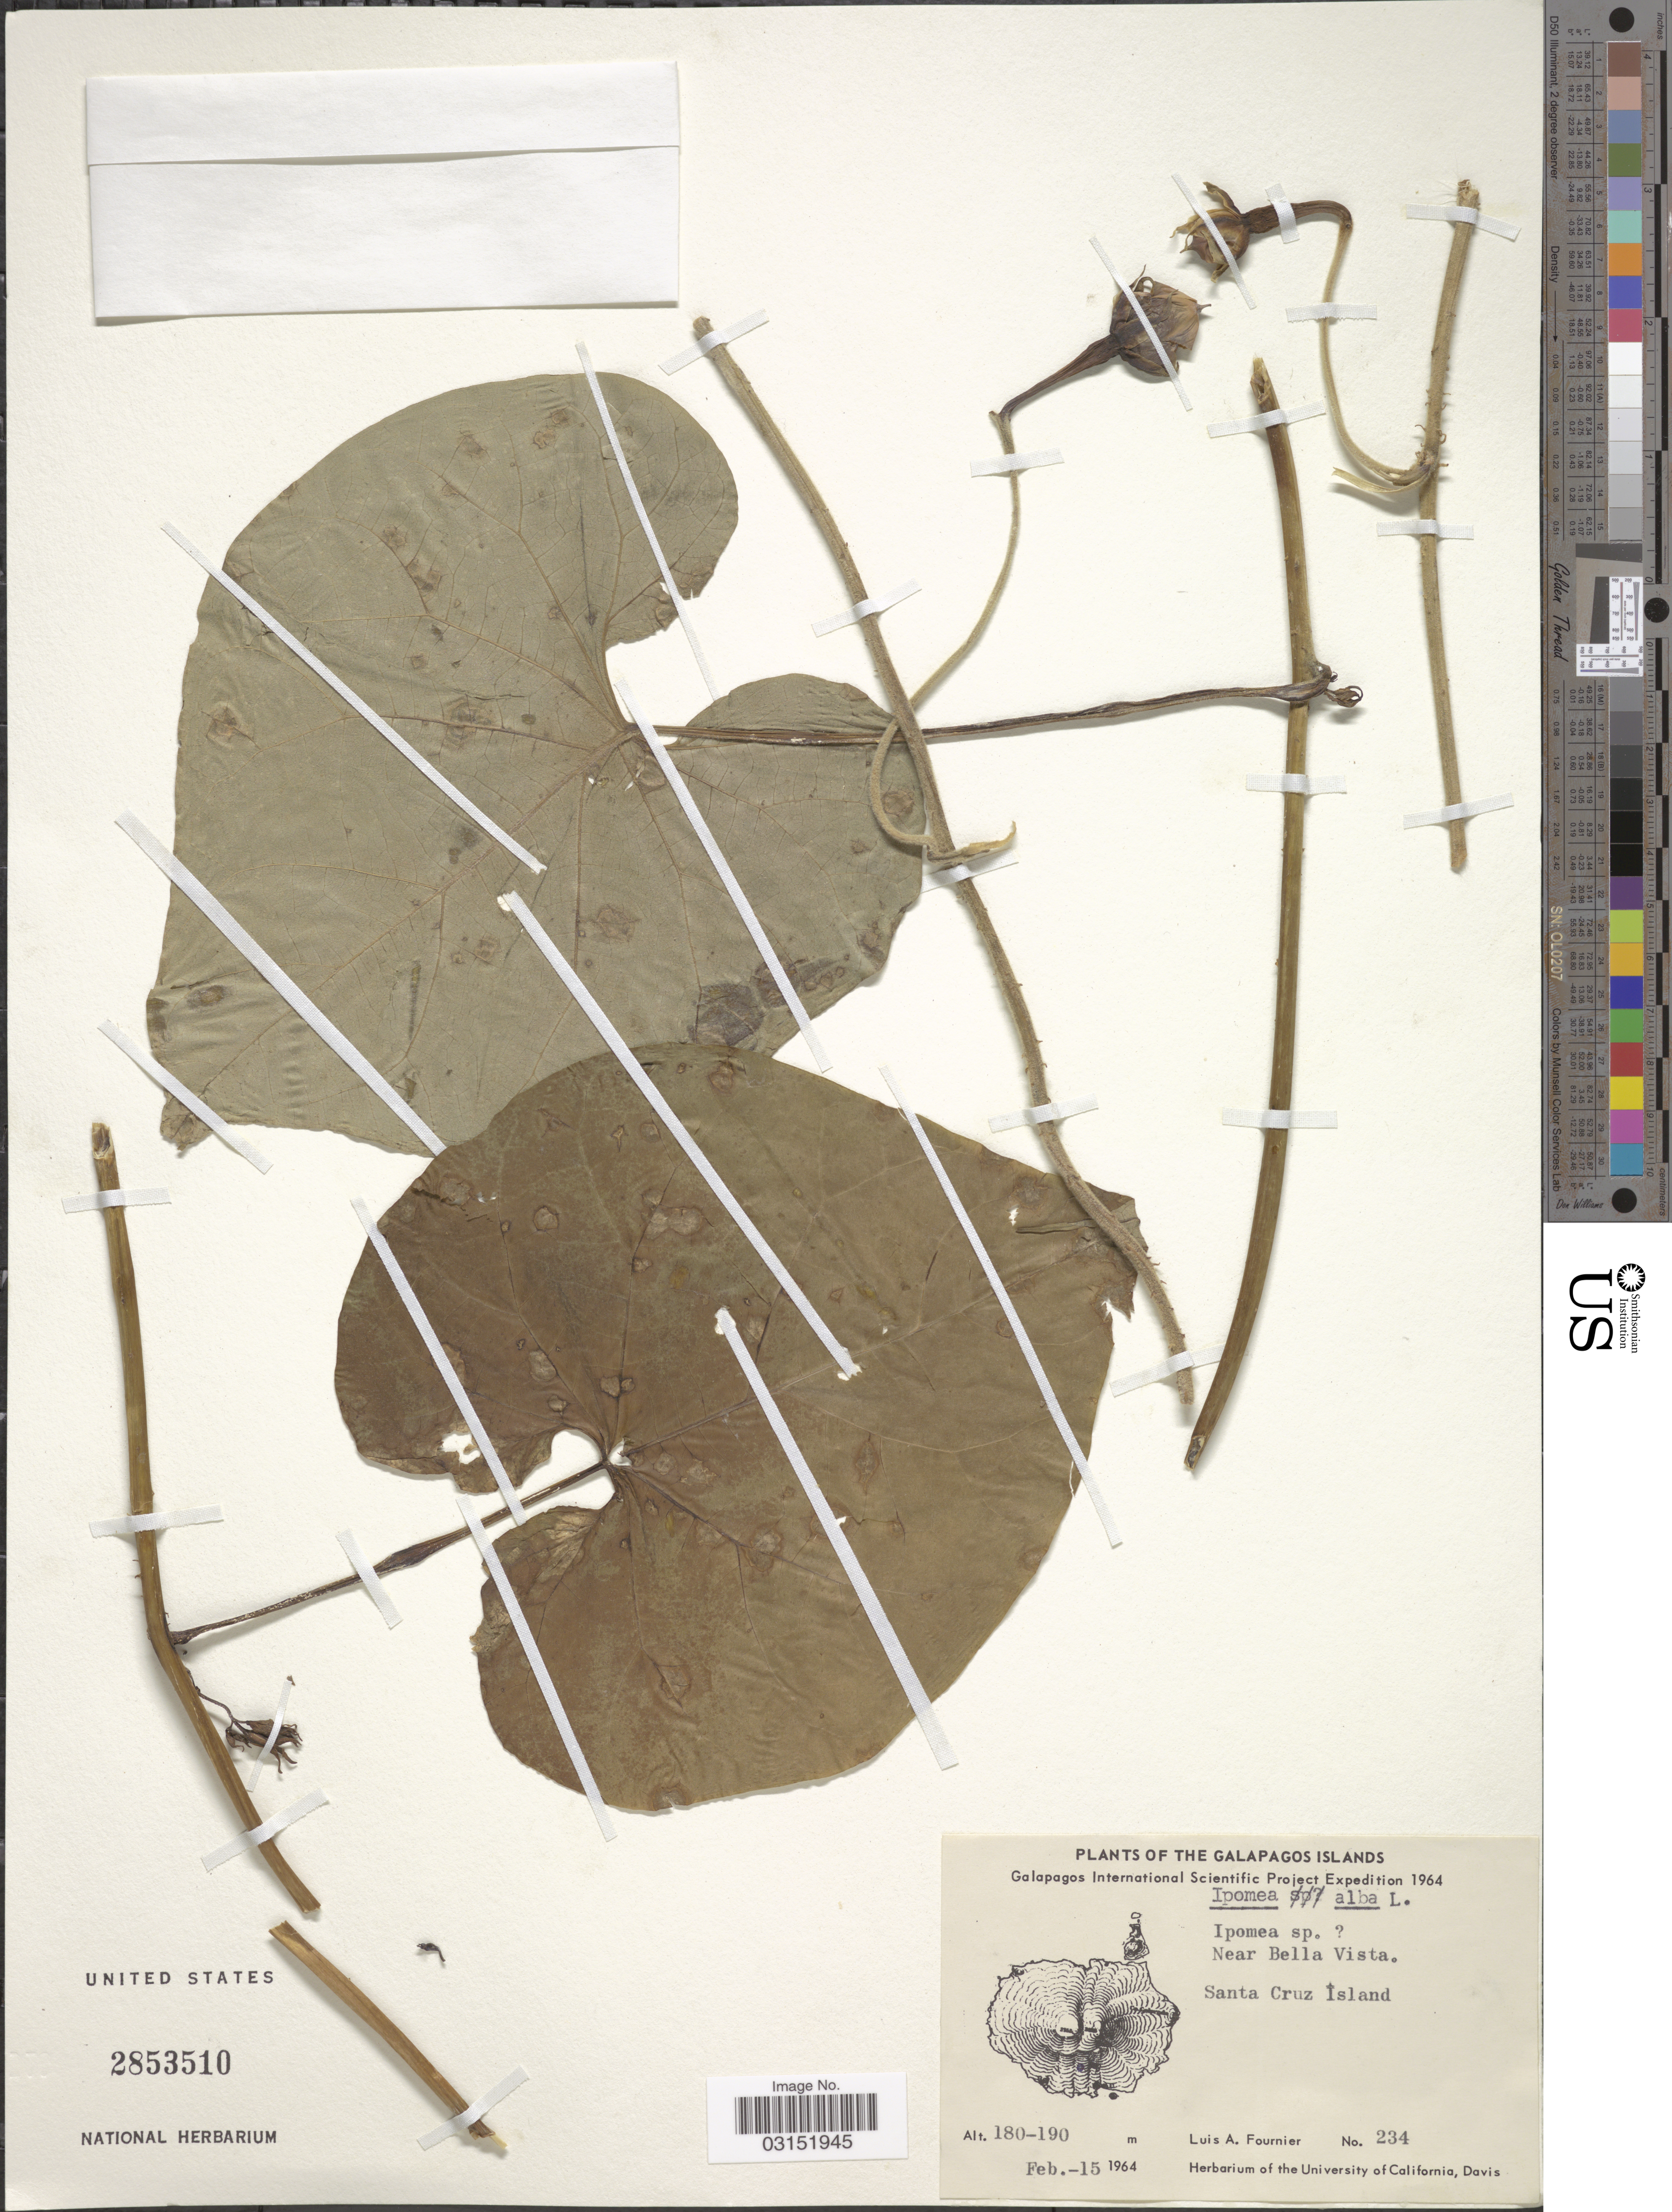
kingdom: Plantae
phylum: Tracheophyta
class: Magnoliopsida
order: Solanales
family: Convolvulaceae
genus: Ipomoea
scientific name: Ipomoea alba L.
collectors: L. A. Fournier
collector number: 234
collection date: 1964-02-15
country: Ecuador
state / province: Colón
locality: The Galapagos Islands, Near Bella Vista, Santa Cruz Island.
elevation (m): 180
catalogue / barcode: US 2853510